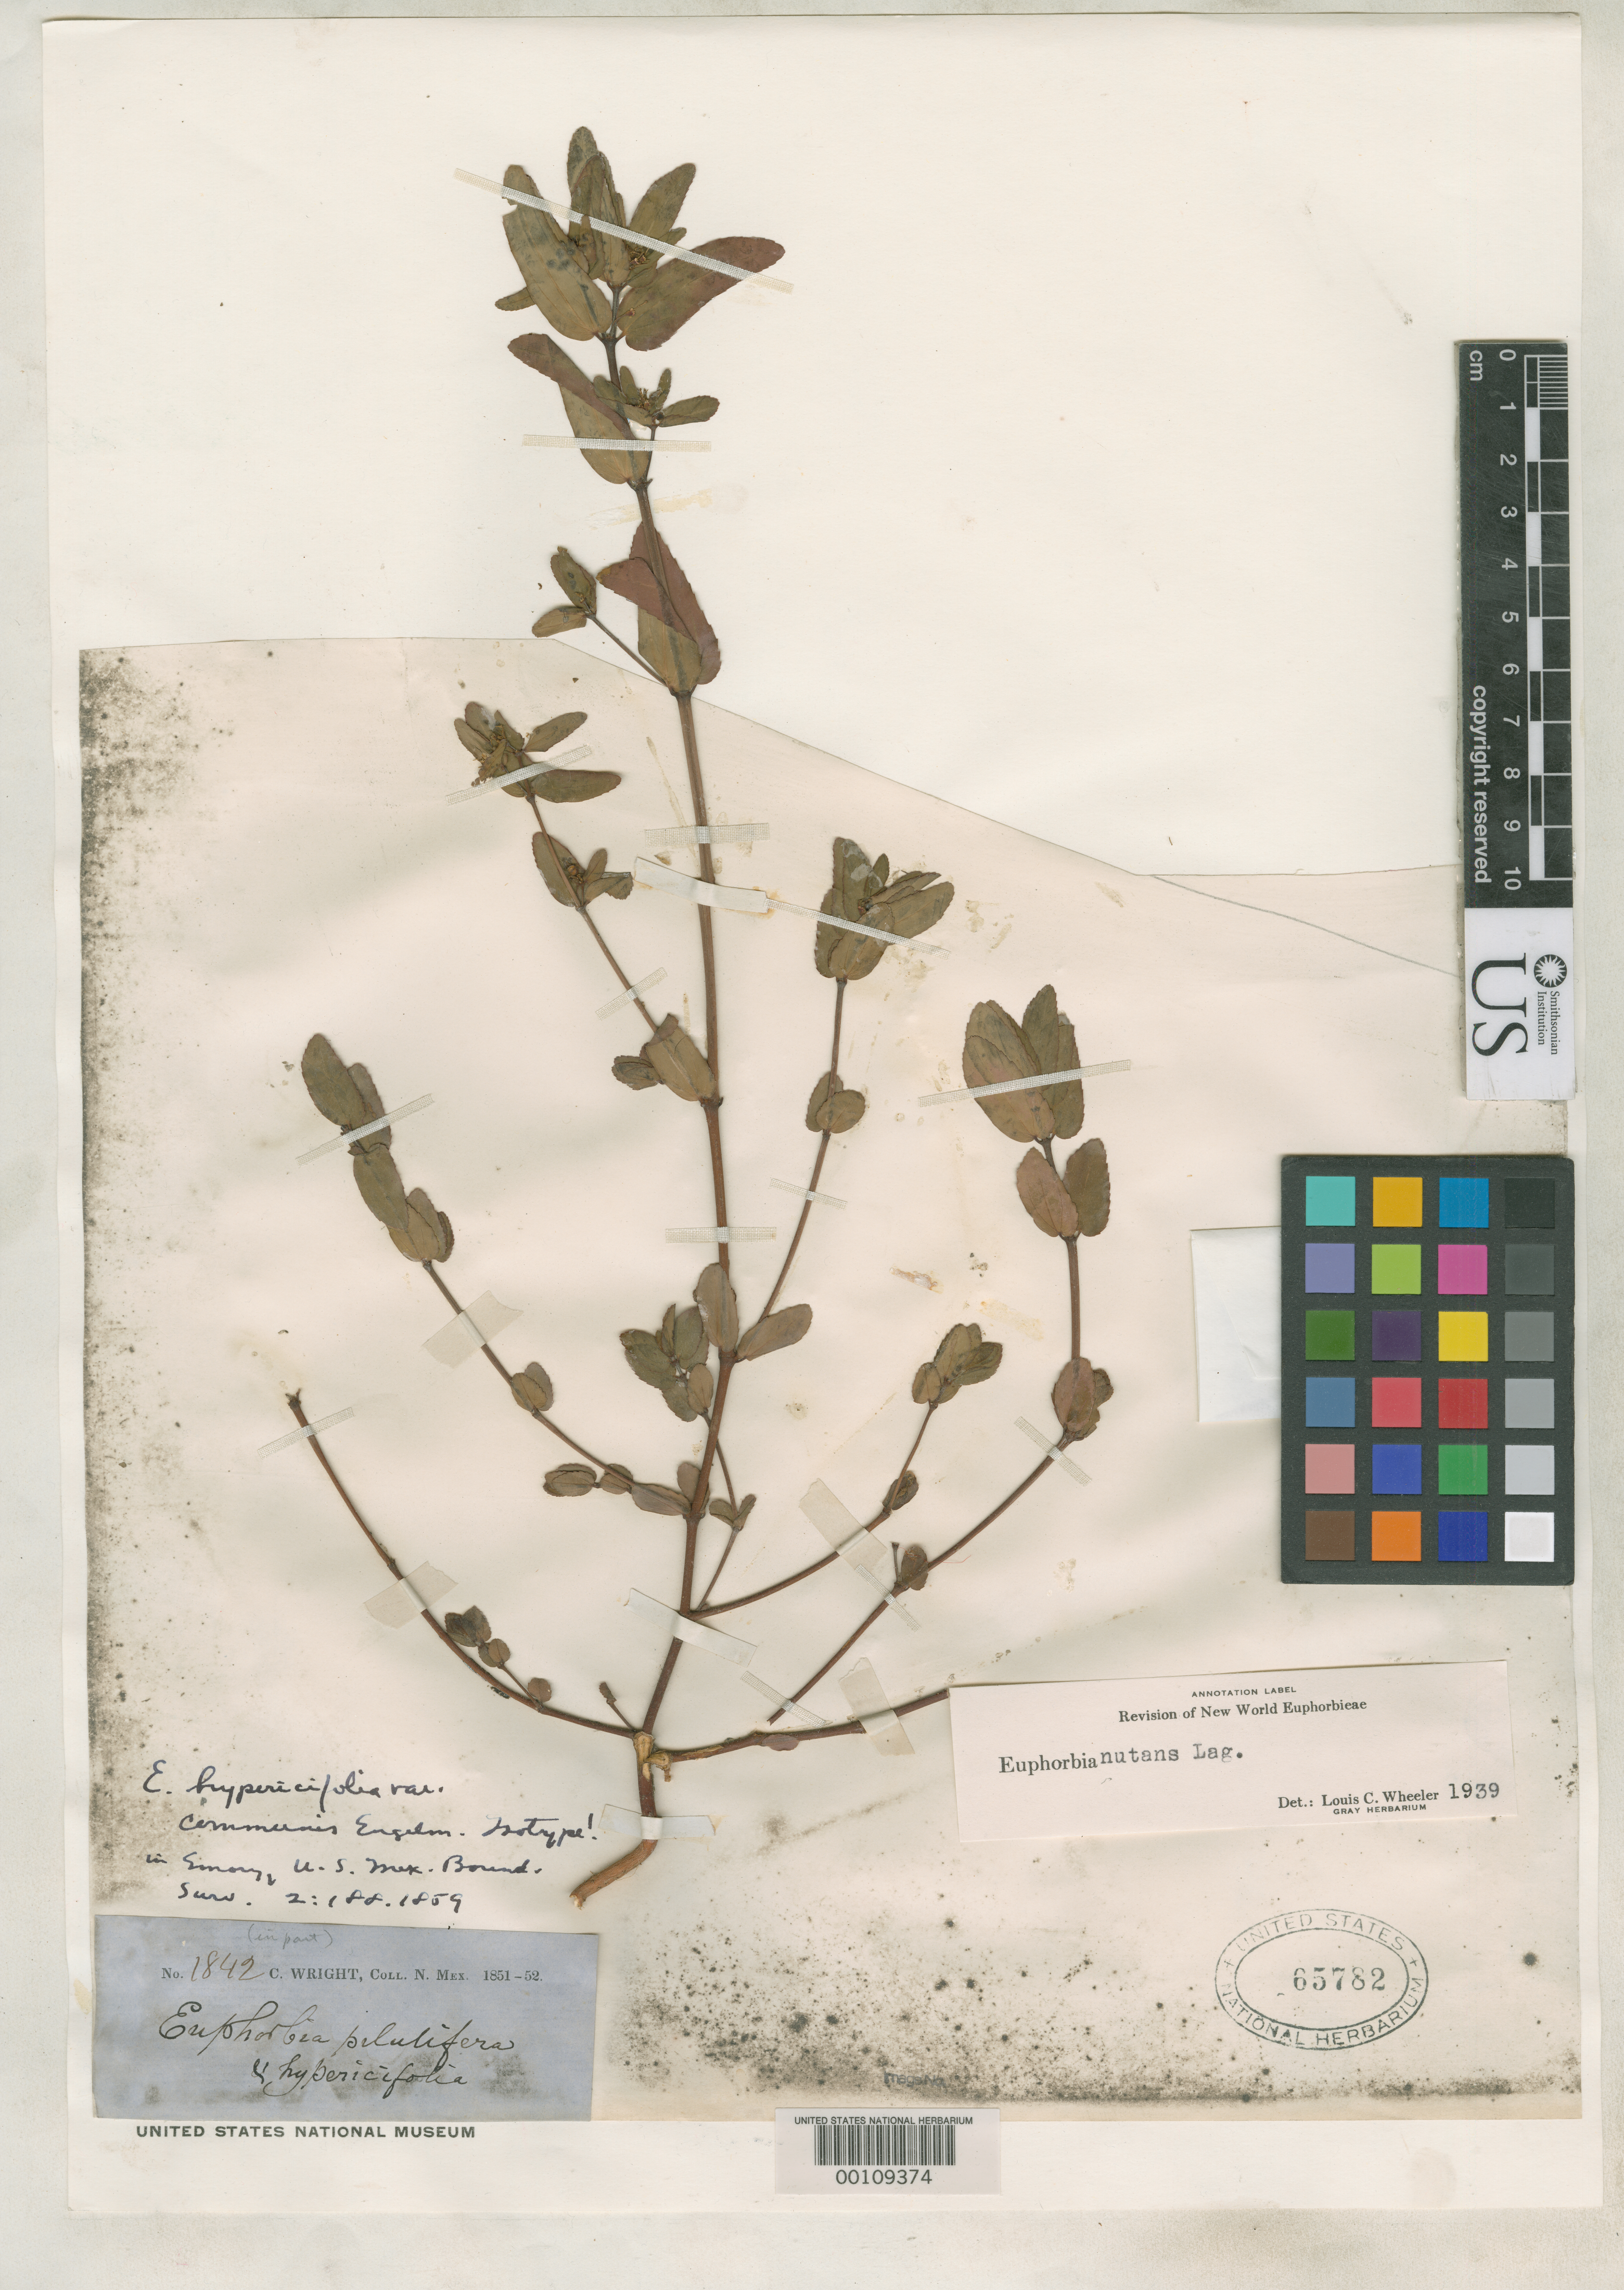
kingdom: Plantae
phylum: Tracheophyta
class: Magnoliopsida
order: Malpighiales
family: Euphorbiaceae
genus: Euphorbia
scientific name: Euphorbia hypericifolia var. communis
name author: Engelm. in Emory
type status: Isotype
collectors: C. Wright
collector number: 1842 p.p.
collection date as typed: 1851 to -- --- 1852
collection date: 1851/1852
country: Mexico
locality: E of Monserrat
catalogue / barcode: US 65782